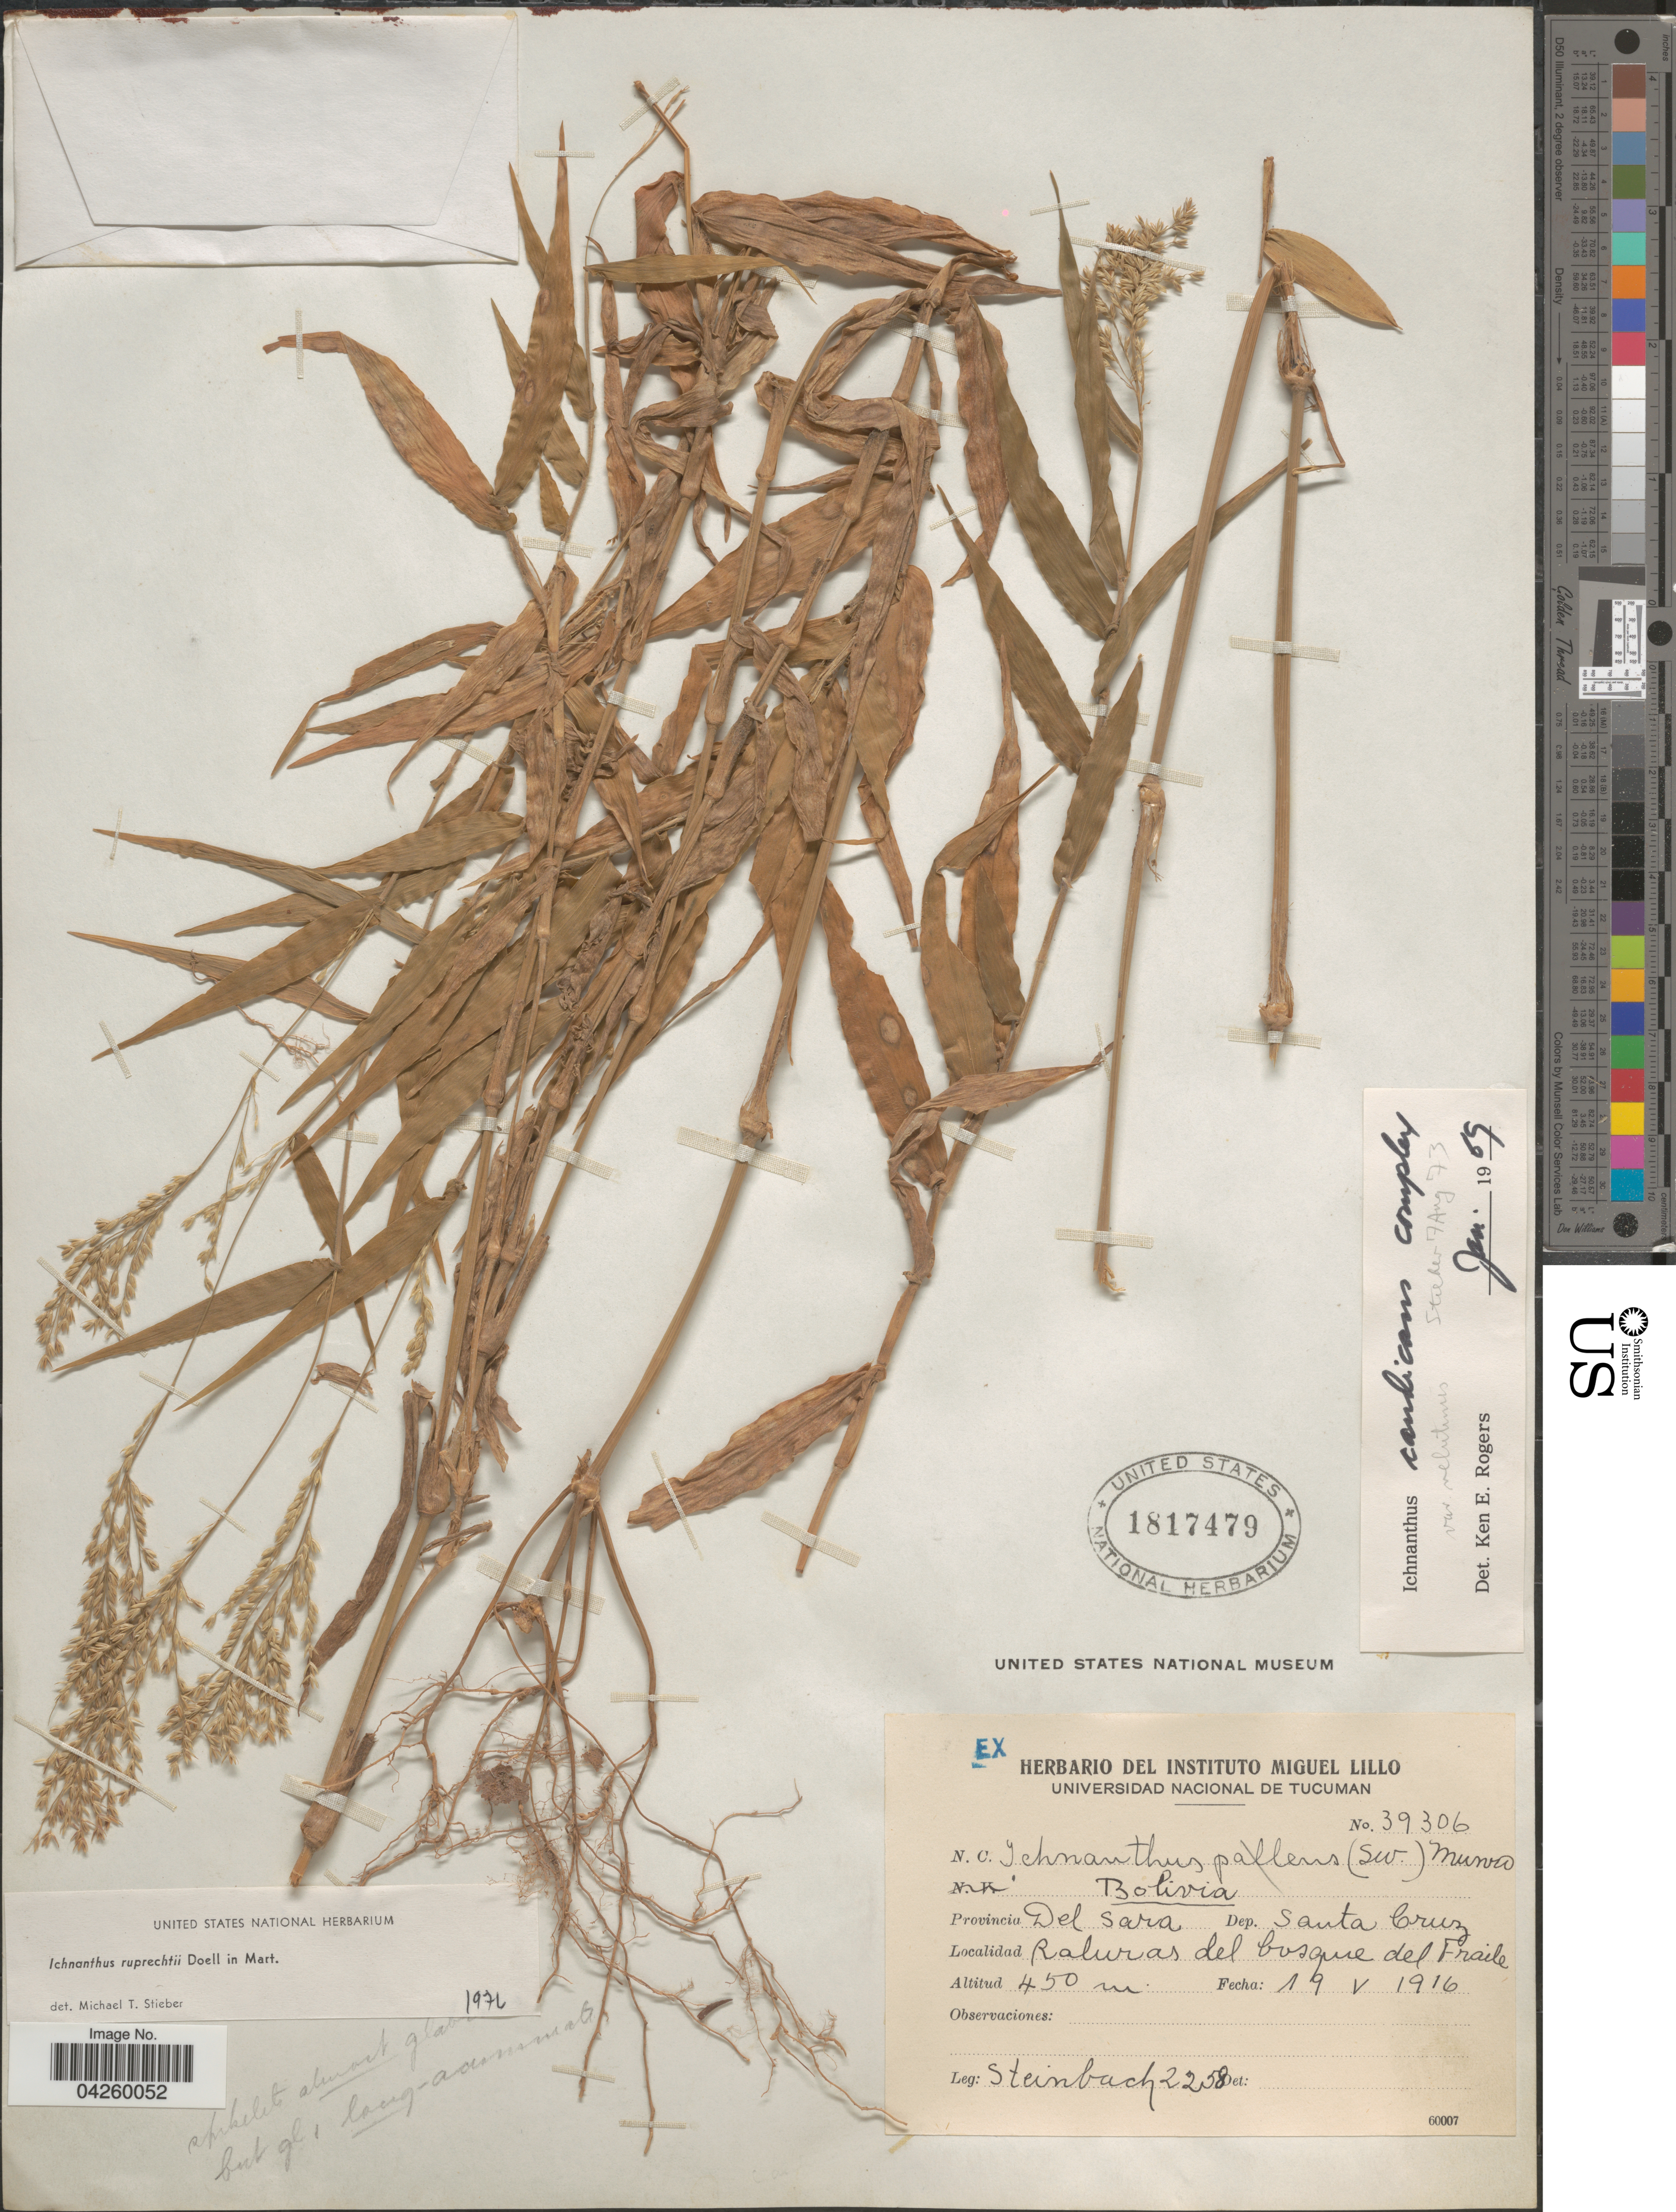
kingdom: Plantae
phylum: Tracheophyta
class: Liliopsida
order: Poales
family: Poaceae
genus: Ichnanthus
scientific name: Ichnanthus ruprechtii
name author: Döll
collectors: Steinbach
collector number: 2258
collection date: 1916-05-19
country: Bolivia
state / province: Santa Cruz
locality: Provincia Del Sara. Dep. Santa Cruz. Raluras del busque del Fraile.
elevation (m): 450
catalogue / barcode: US 1817479